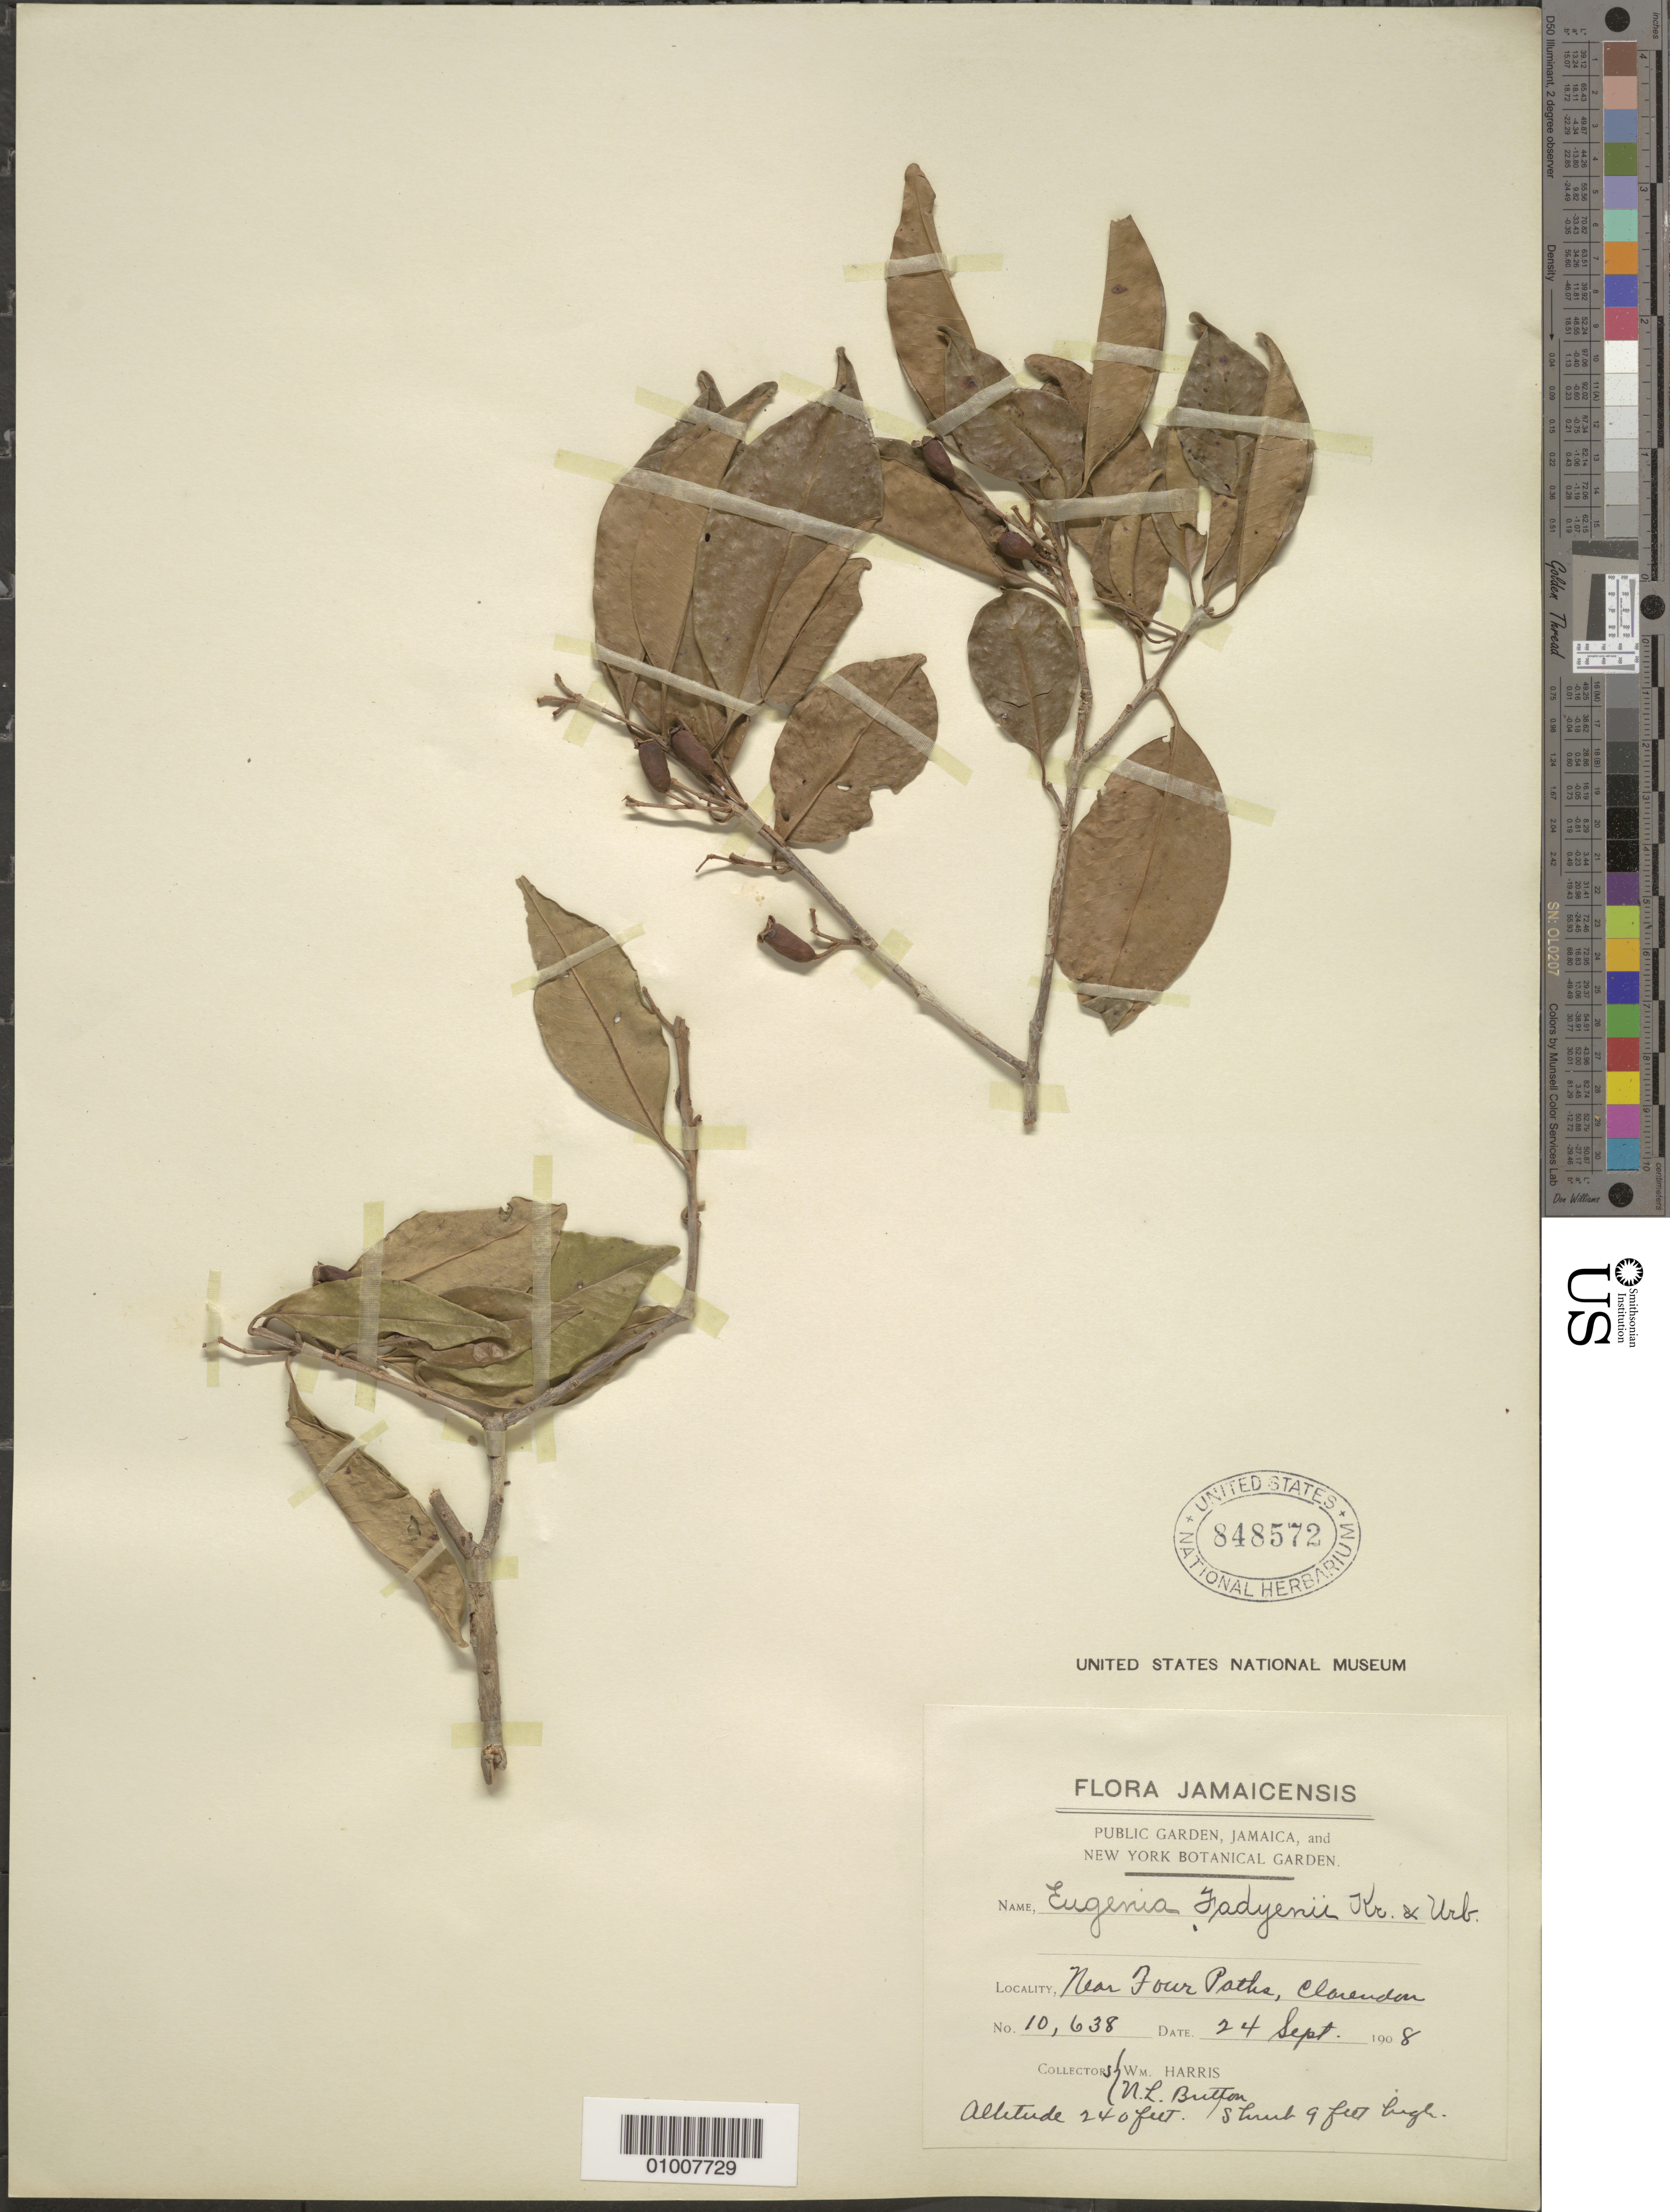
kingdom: Plantae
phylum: Tracheophyta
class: Magnoliopsida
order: Myrtales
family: Myrtaceae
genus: Eugenia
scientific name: Eugenia aeruginea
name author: DC.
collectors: W. H. Harris & N. Britton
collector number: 10638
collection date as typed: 24 Sep 1908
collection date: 1908-09-24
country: Jamaica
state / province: Clarendon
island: Jamaica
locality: Near Four Paths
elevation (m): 73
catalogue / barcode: US 848572